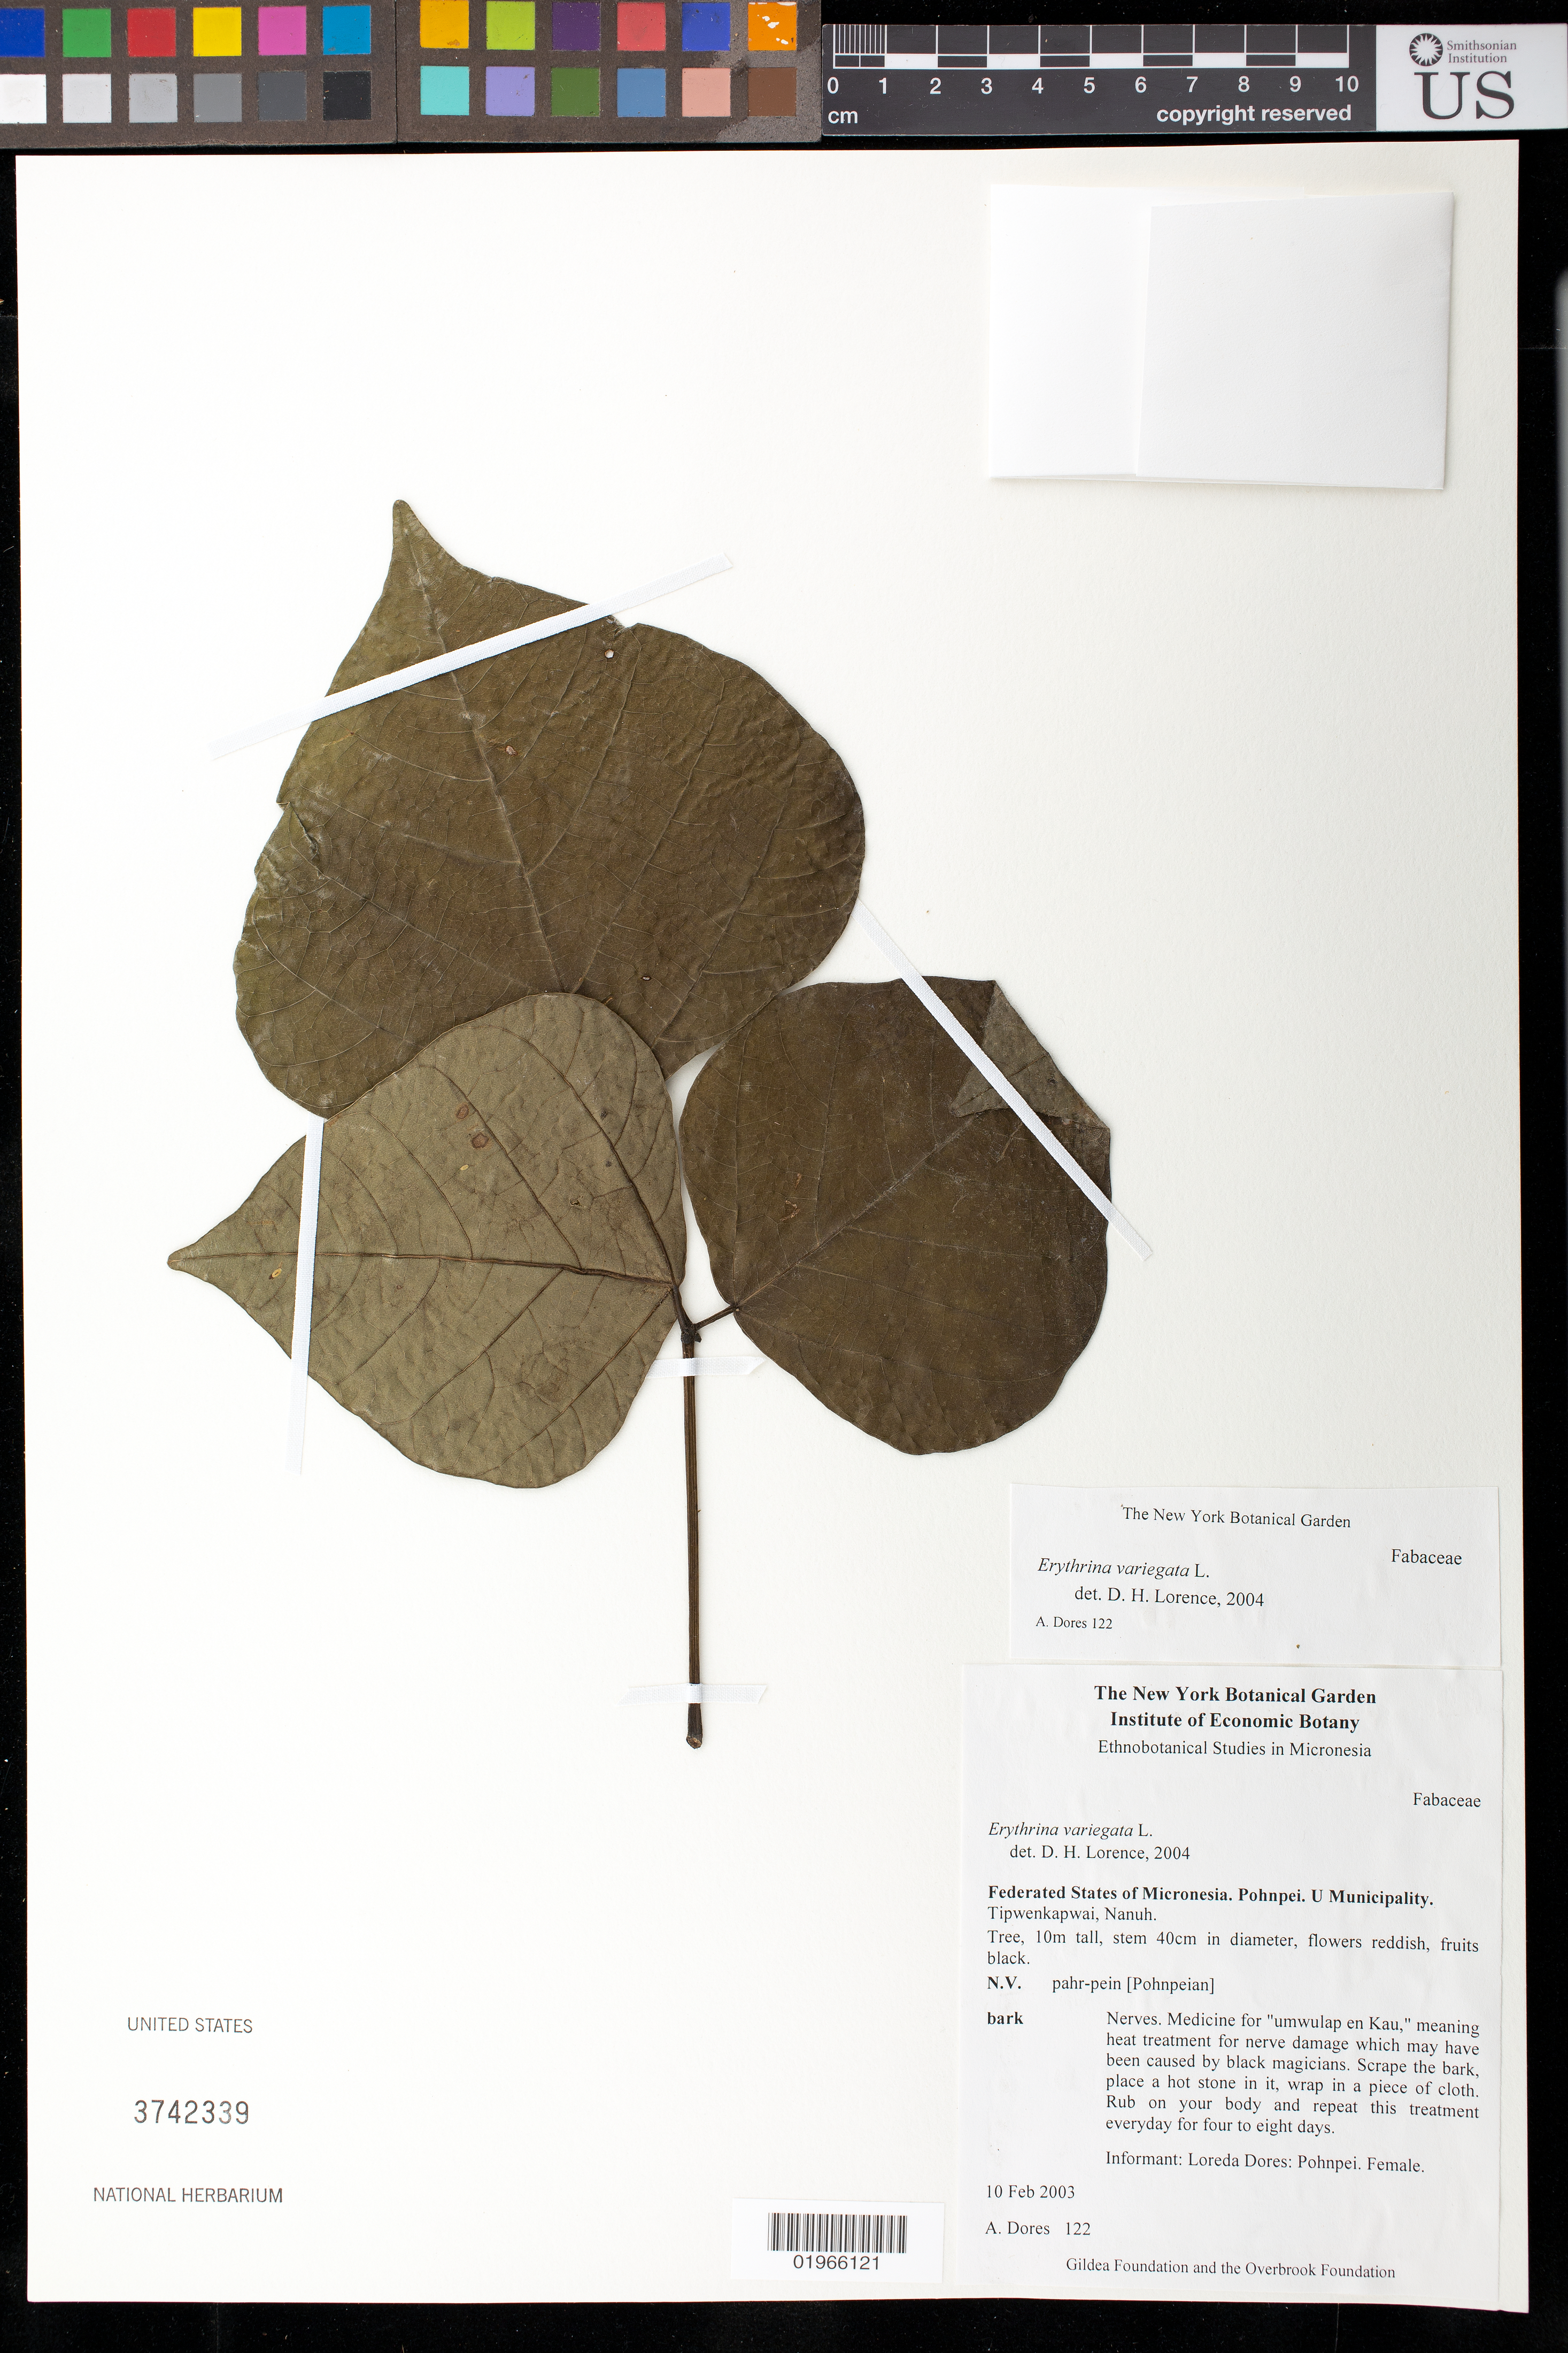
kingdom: Plantae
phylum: Tracheophyta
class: Magnoliopsida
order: Fabales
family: Fabaceae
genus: Erythrina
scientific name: Erythrina variegata 'Tropic Coral'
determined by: Lorence, David H., (PTBG), National Tropical Botanical Garden (UNITED STATES)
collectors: A. Dores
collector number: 122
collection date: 2003-02-10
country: Micronesia, Federated States of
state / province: Pohnpei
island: Pohnpei [Ponape]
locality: U Municipality. Tipwenkapwai, Nunuh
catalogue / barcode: US 3742339